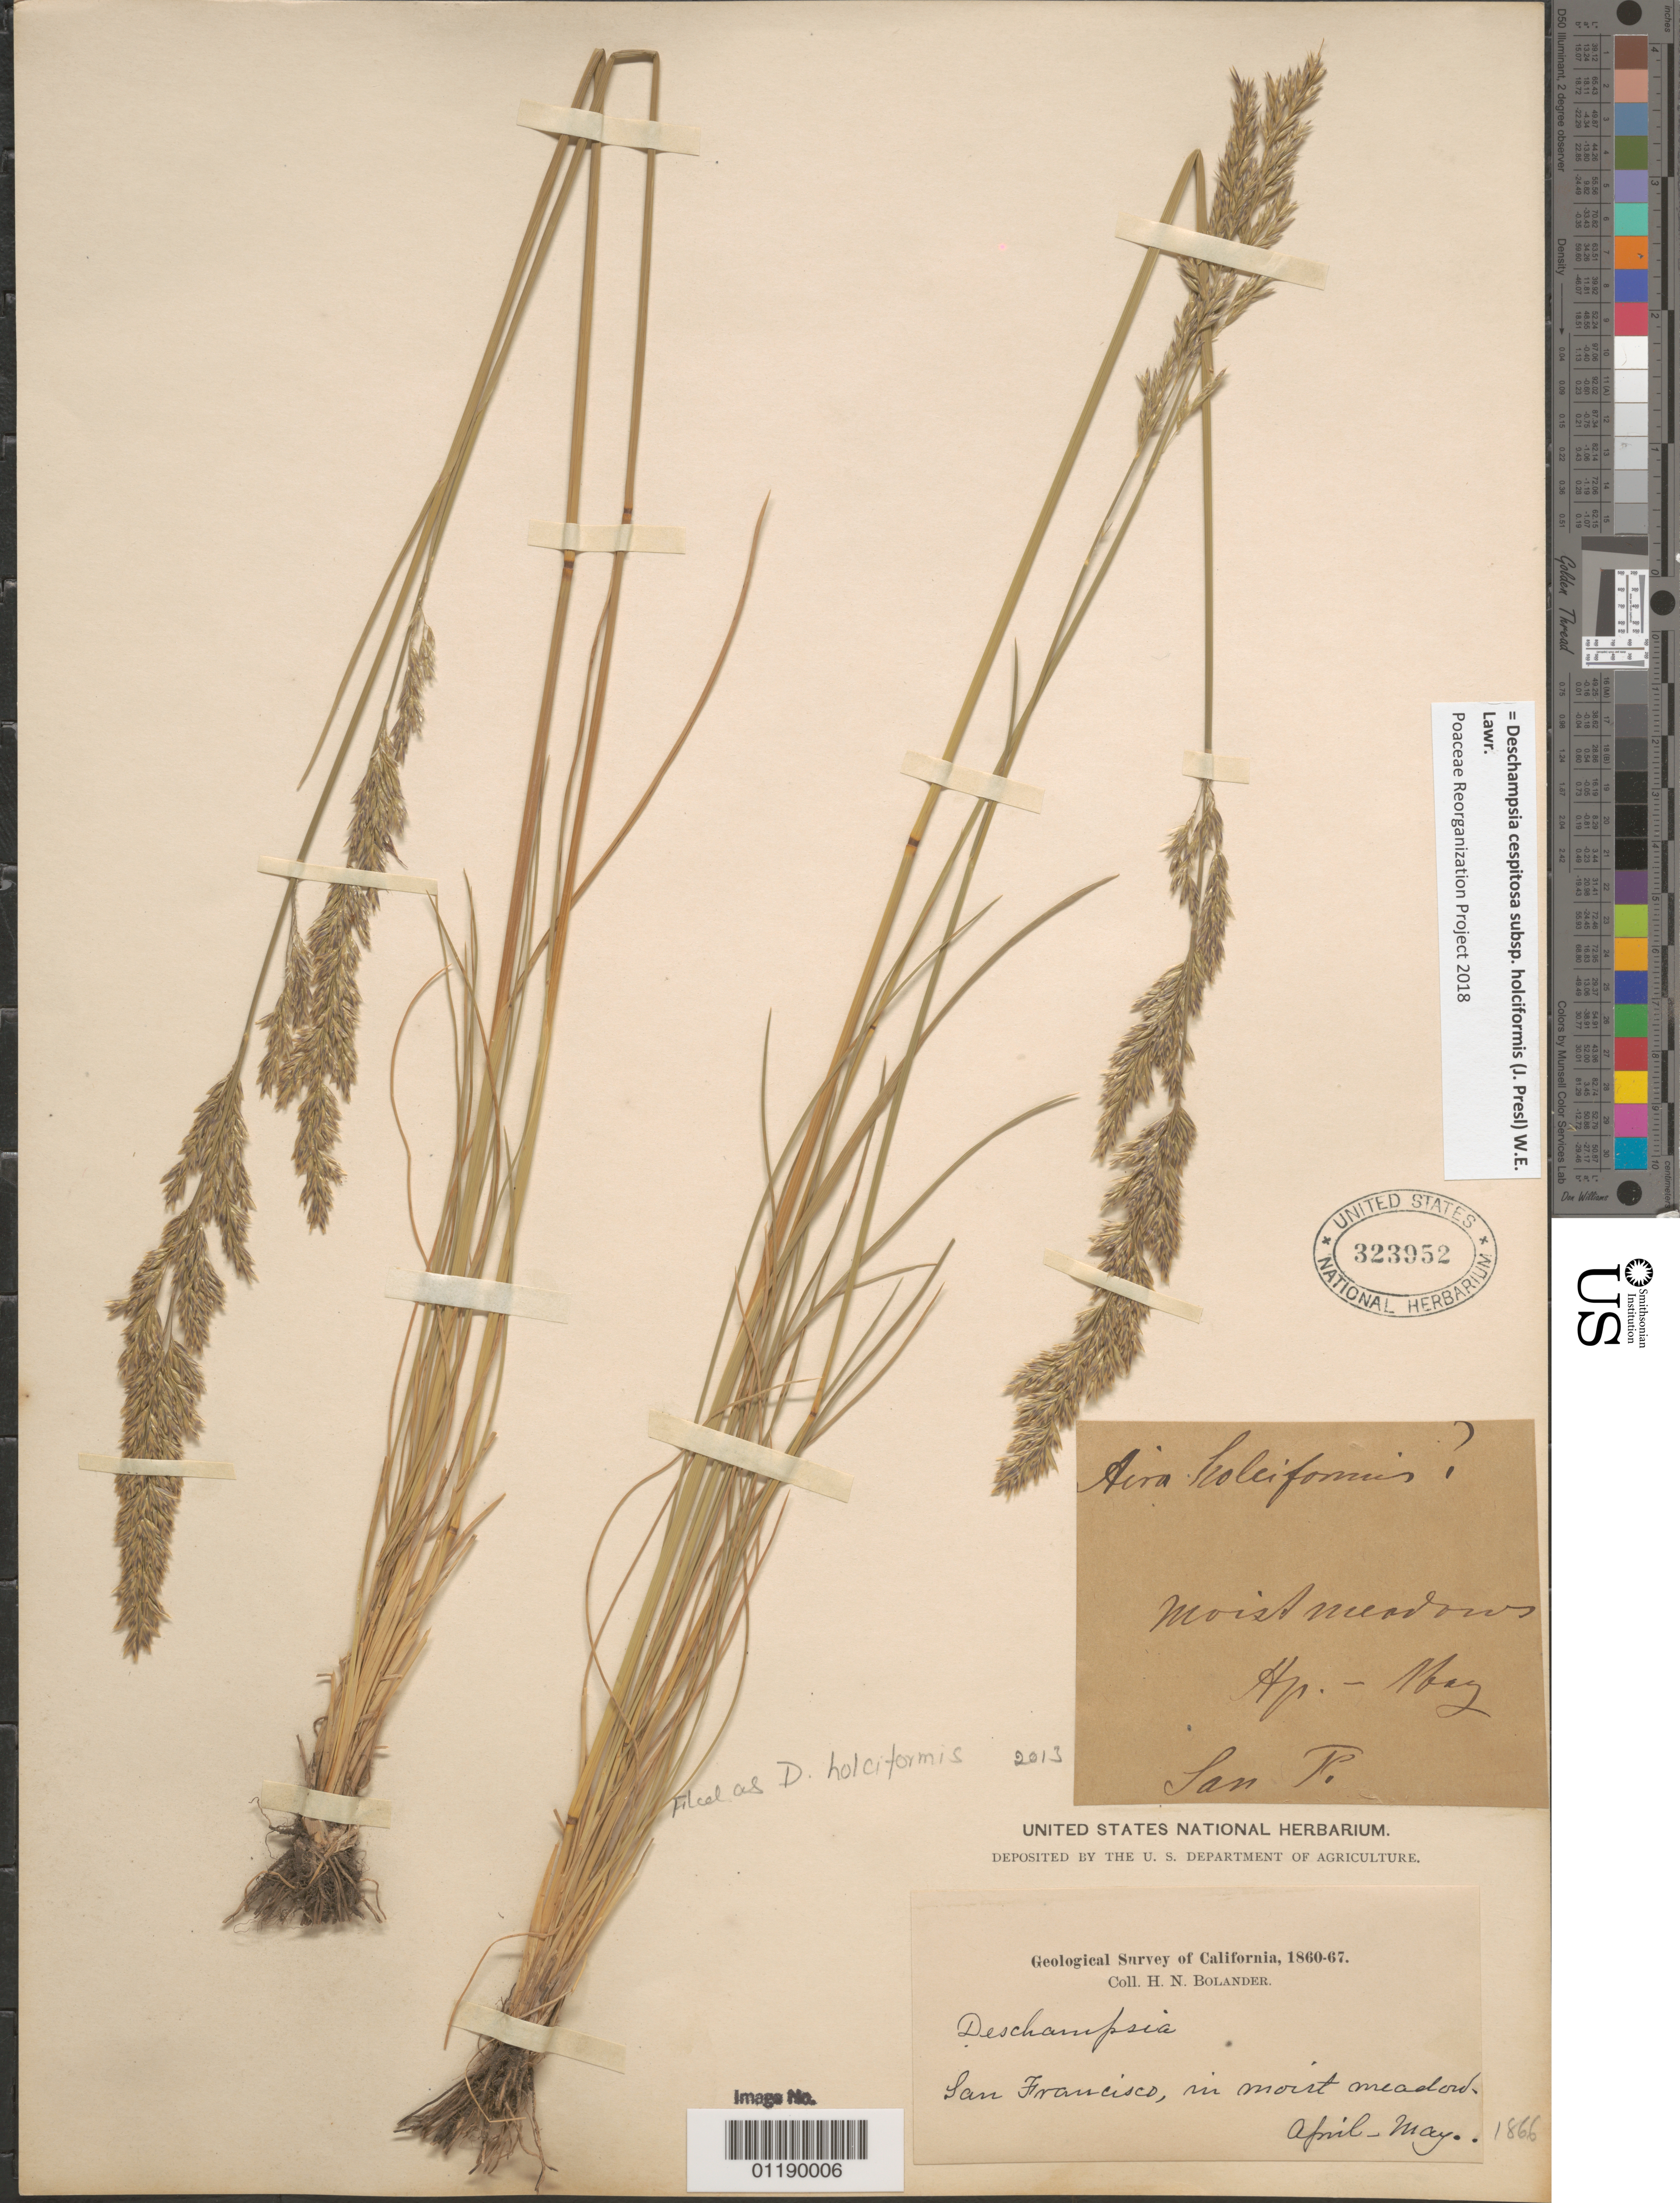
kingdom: Plantae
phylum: Tracheophyta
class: Liliopsida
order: Poales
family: Poaceae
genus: Deschampsia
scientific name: Deschampsia cespitosa subsp. holciformis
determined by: Poaceae Reorganization Project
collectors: H. Bolander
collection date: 1866-04/1866-05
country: United States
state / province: California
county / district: San Francisco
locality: San Francisco.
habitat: In moist meadow.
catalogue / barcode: US 323952